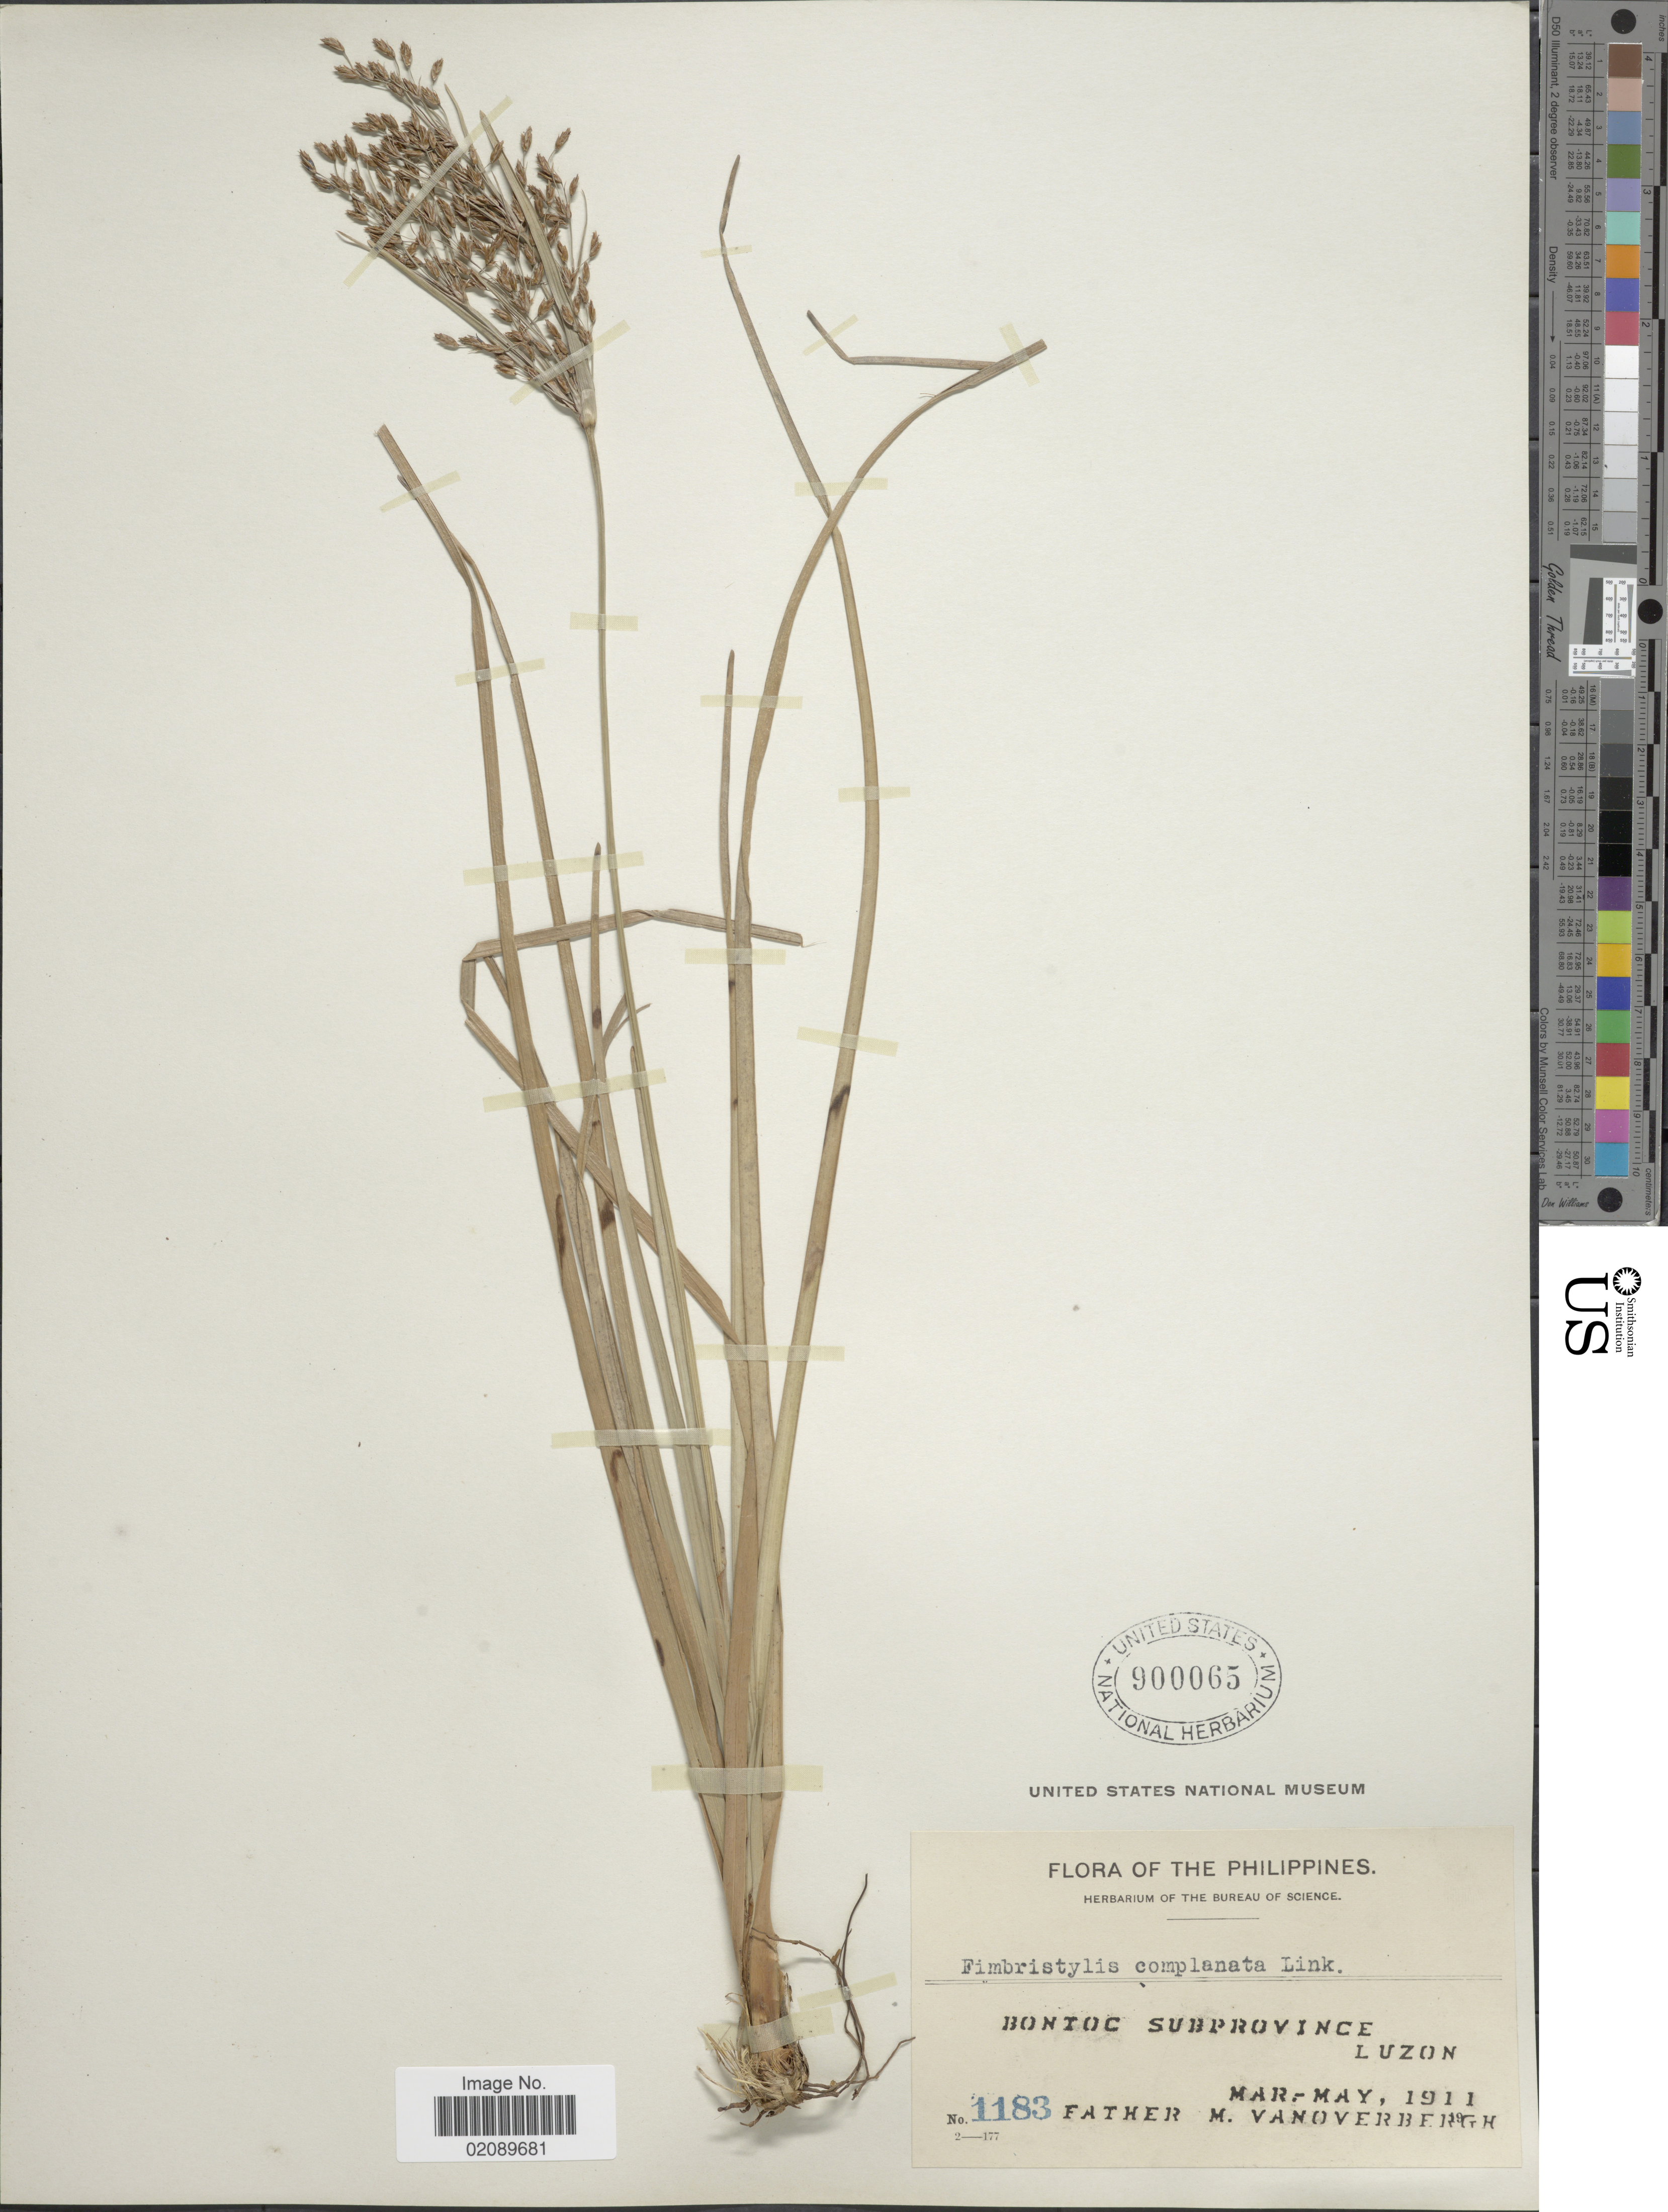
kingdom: Plantae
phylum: Tracheophyta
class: Liliopsida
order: Poales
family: Cyperaceae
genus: Fimbristylis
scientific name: Fimbristylis complanata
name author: (Retz.) Link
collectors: M. Vanoverbergh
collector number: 1183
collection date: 1911-03/1911-05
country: Philippines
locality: Bontoc Subprovince, Luzon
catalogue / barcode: US 900065